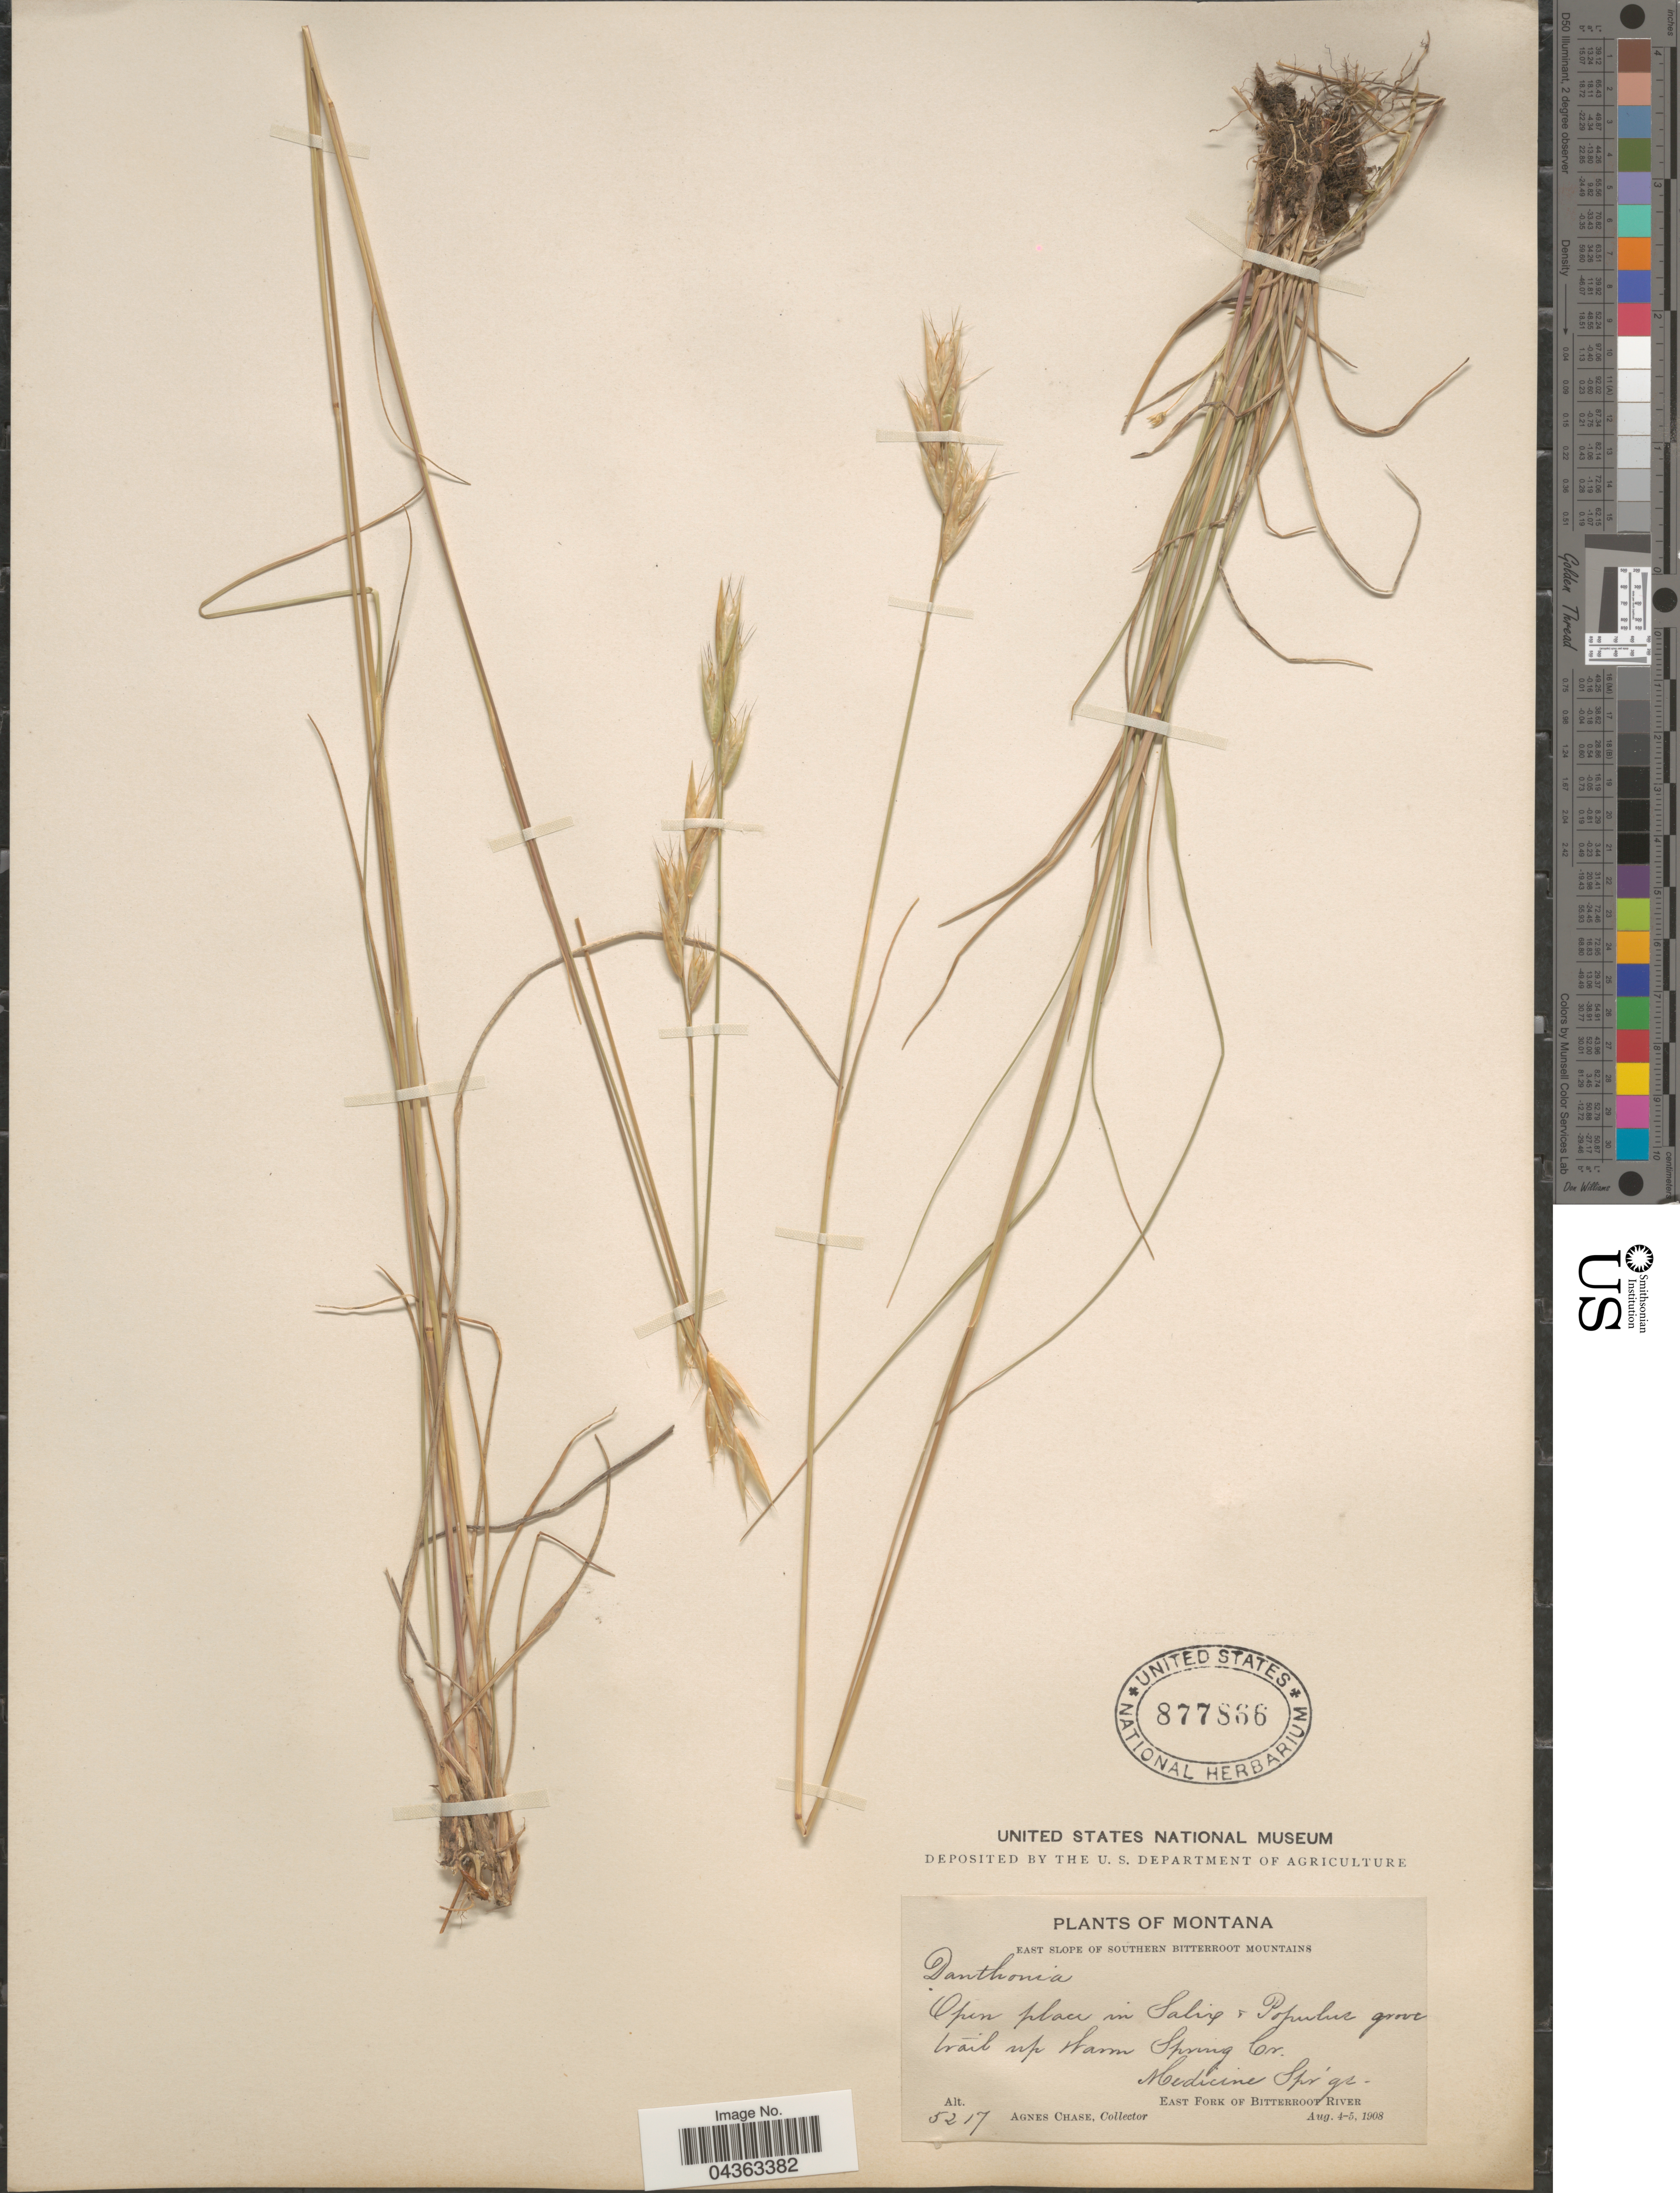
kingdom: Plantae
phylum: Tracheophyta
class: Liliopsida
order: Poales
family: Poaceae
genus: Danthonia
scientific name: Danthonia intermedia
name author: Vasey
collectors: A. Chase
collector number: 5217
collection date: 1908-08-04/1908-08-05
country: United States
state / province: Montana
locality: East slope of Southern Bitterroot Mountains. Open place in Salix + Populus grove trail up Warm Spring Cr. Medicine Spr'gs. East Fork of Bitterroot River.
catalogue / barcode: US 877866